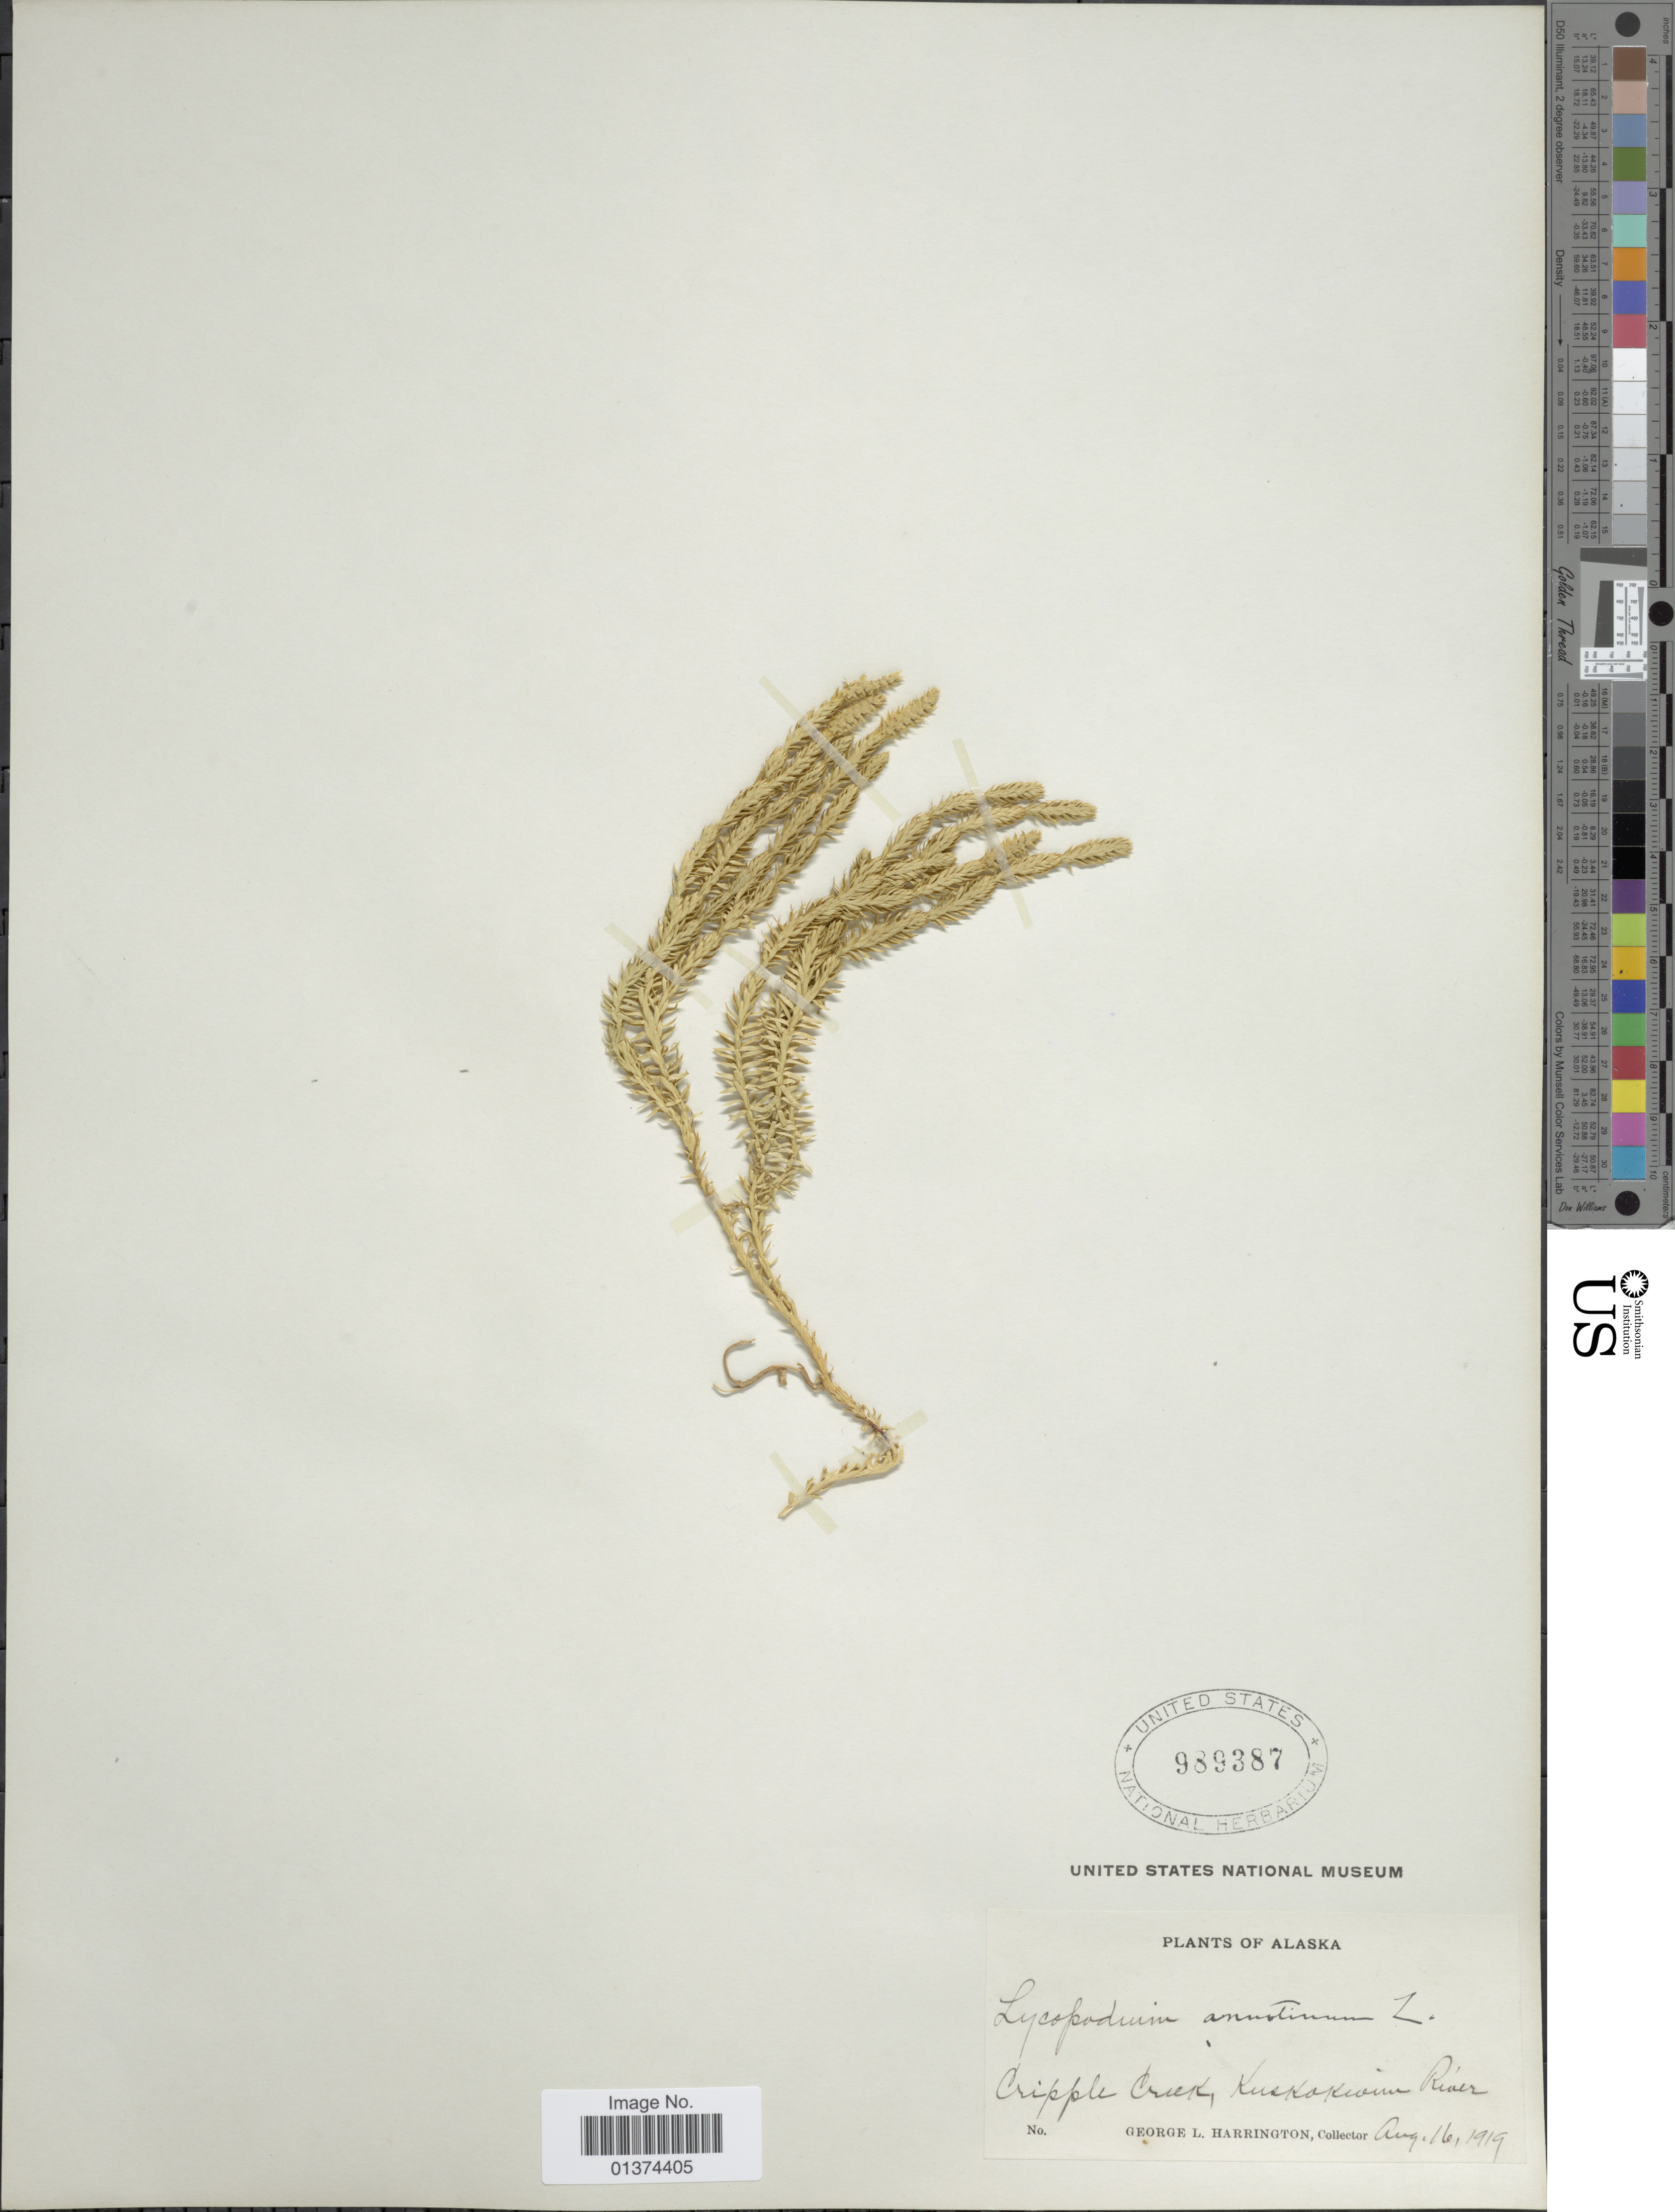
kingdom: Plantae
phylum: Tracheophyta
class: Lycopodiopsida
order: Lycopodiales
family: Lycopodiaceae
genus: Spinulum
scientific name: Spinulum annotinum subsp. annotinum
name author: (L.) A. Haines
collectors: G. Harrington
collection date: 1919-08-16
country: United States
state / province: Alaska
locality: Cripple Creek, Kuskokwim River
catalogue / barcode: US 989387